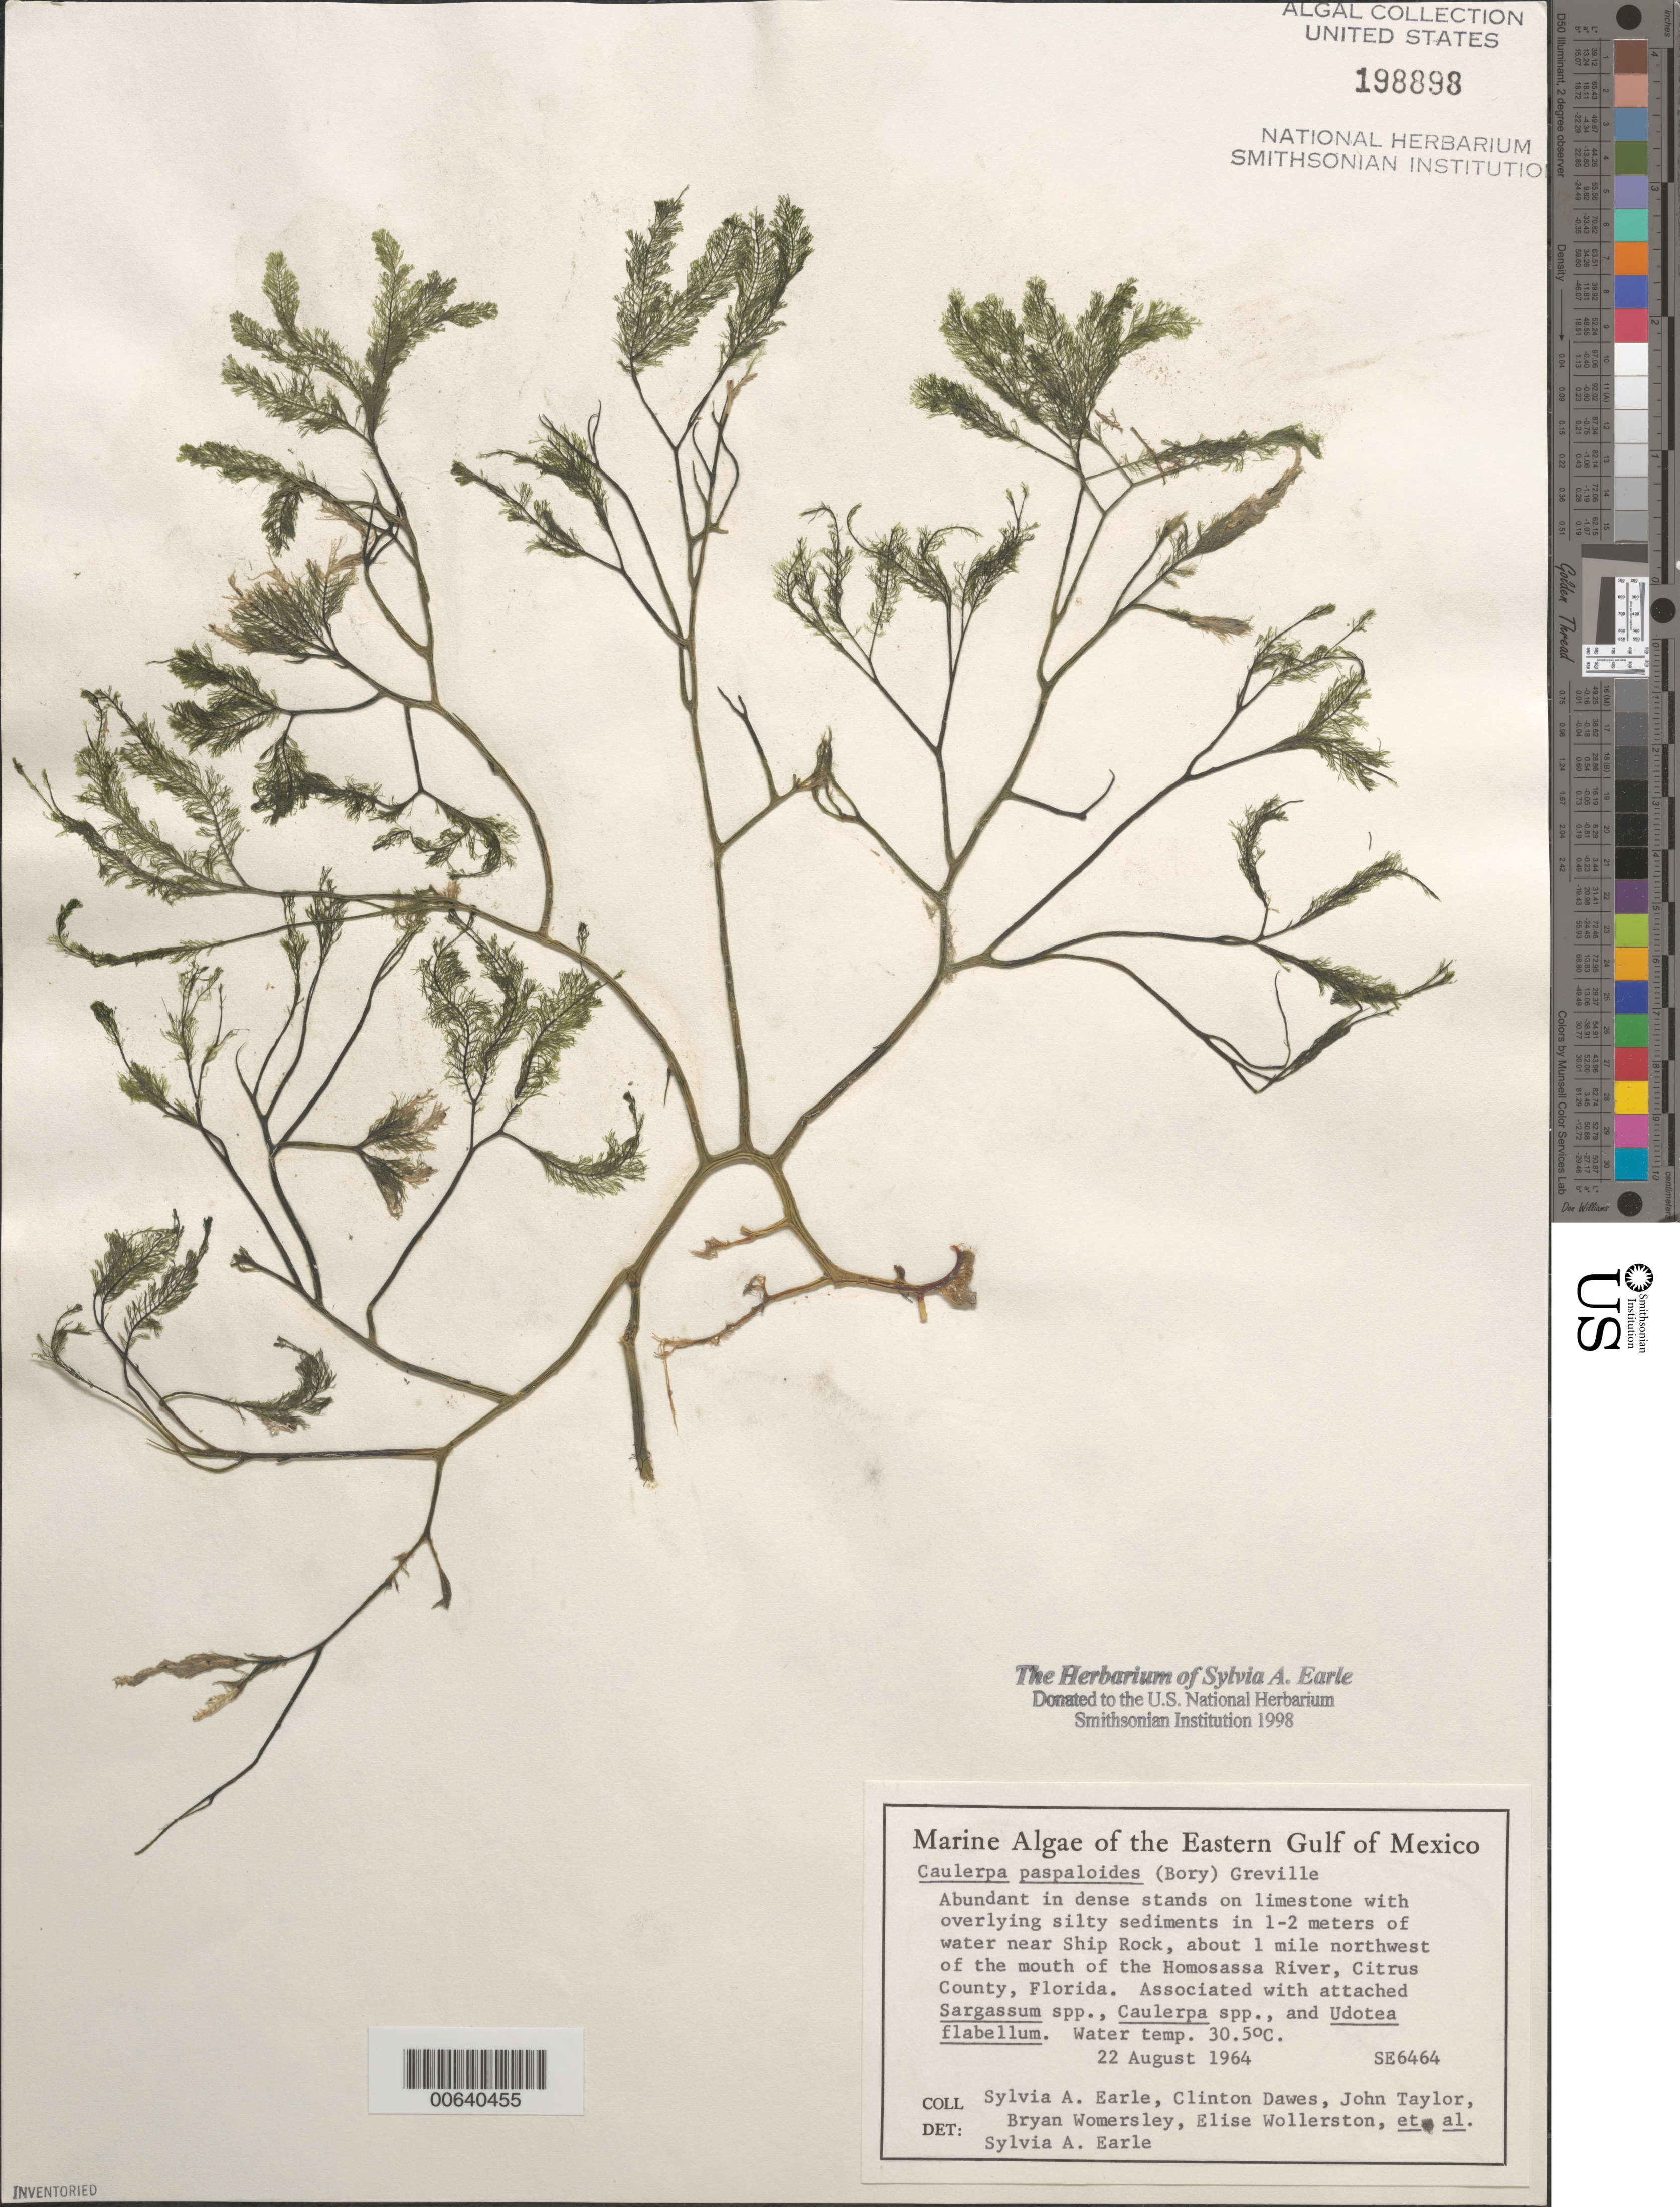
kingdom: Plantae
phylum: Chlorophyta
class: Ulvophyceae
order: Bryopsidales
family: Caulerpaceae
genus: Caulerpa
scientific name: Caulerpa paspaloides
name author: (Bory) Grev.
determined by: Earle, S. A.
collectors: S. A. Earle, C. Dawes, J. L. Taylor, H. B. S. Womersley & E. Wollerston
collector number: SE 6464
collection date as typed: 22 Aug 1964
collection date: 1964-08-22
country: United States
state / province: Florida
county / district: Citrus County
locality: Ca. 1 mile northwest of Homosassa River mouth, near Ship Rock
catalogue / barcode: US 198898